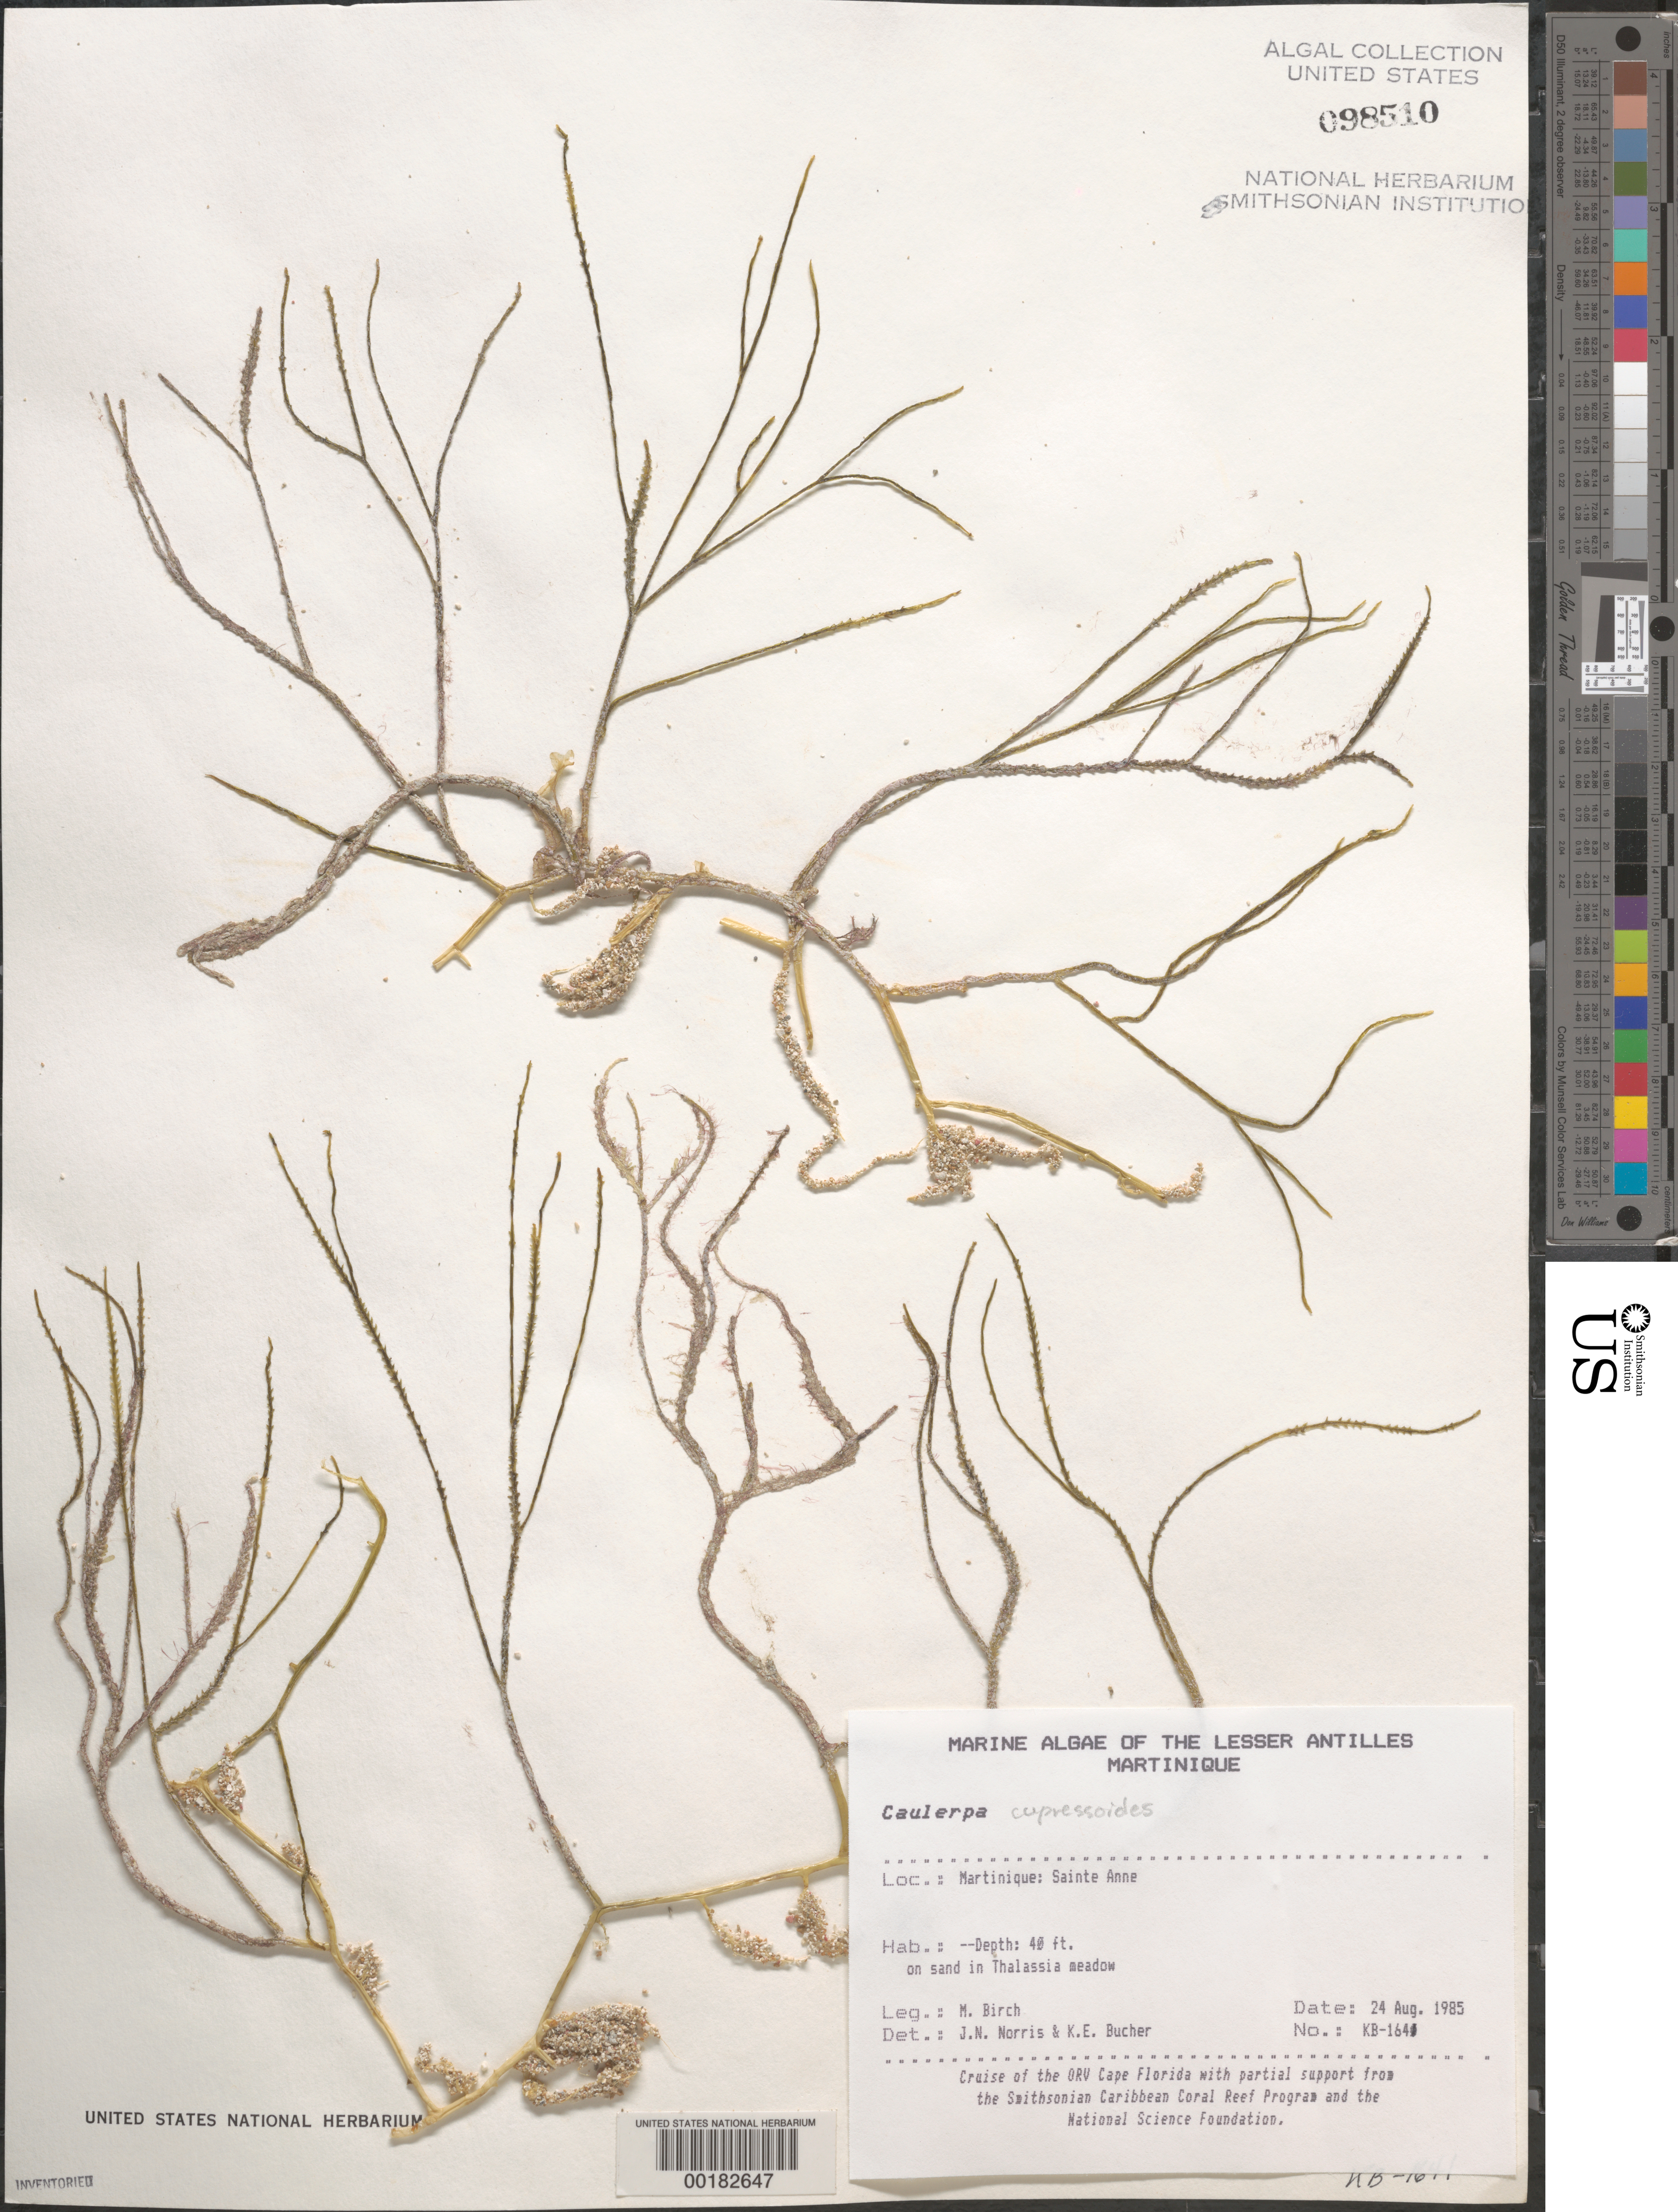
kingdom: Plantae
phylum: Chlorophyta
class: Ulvophyceae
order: Bryopsidales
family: Caulerpaceae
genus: Caulerpa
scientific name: Caulerpa cupressoides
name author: (Vahl) C. Agardh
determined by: Norris, J. N.; Bucher, K. E.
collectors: K. E. Bucher & B. Brooks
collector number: Kb-1641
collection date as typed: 24 Aug 1985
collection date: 1985-08-24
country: Martinique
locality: Sainte Anne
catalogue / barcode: US 98510